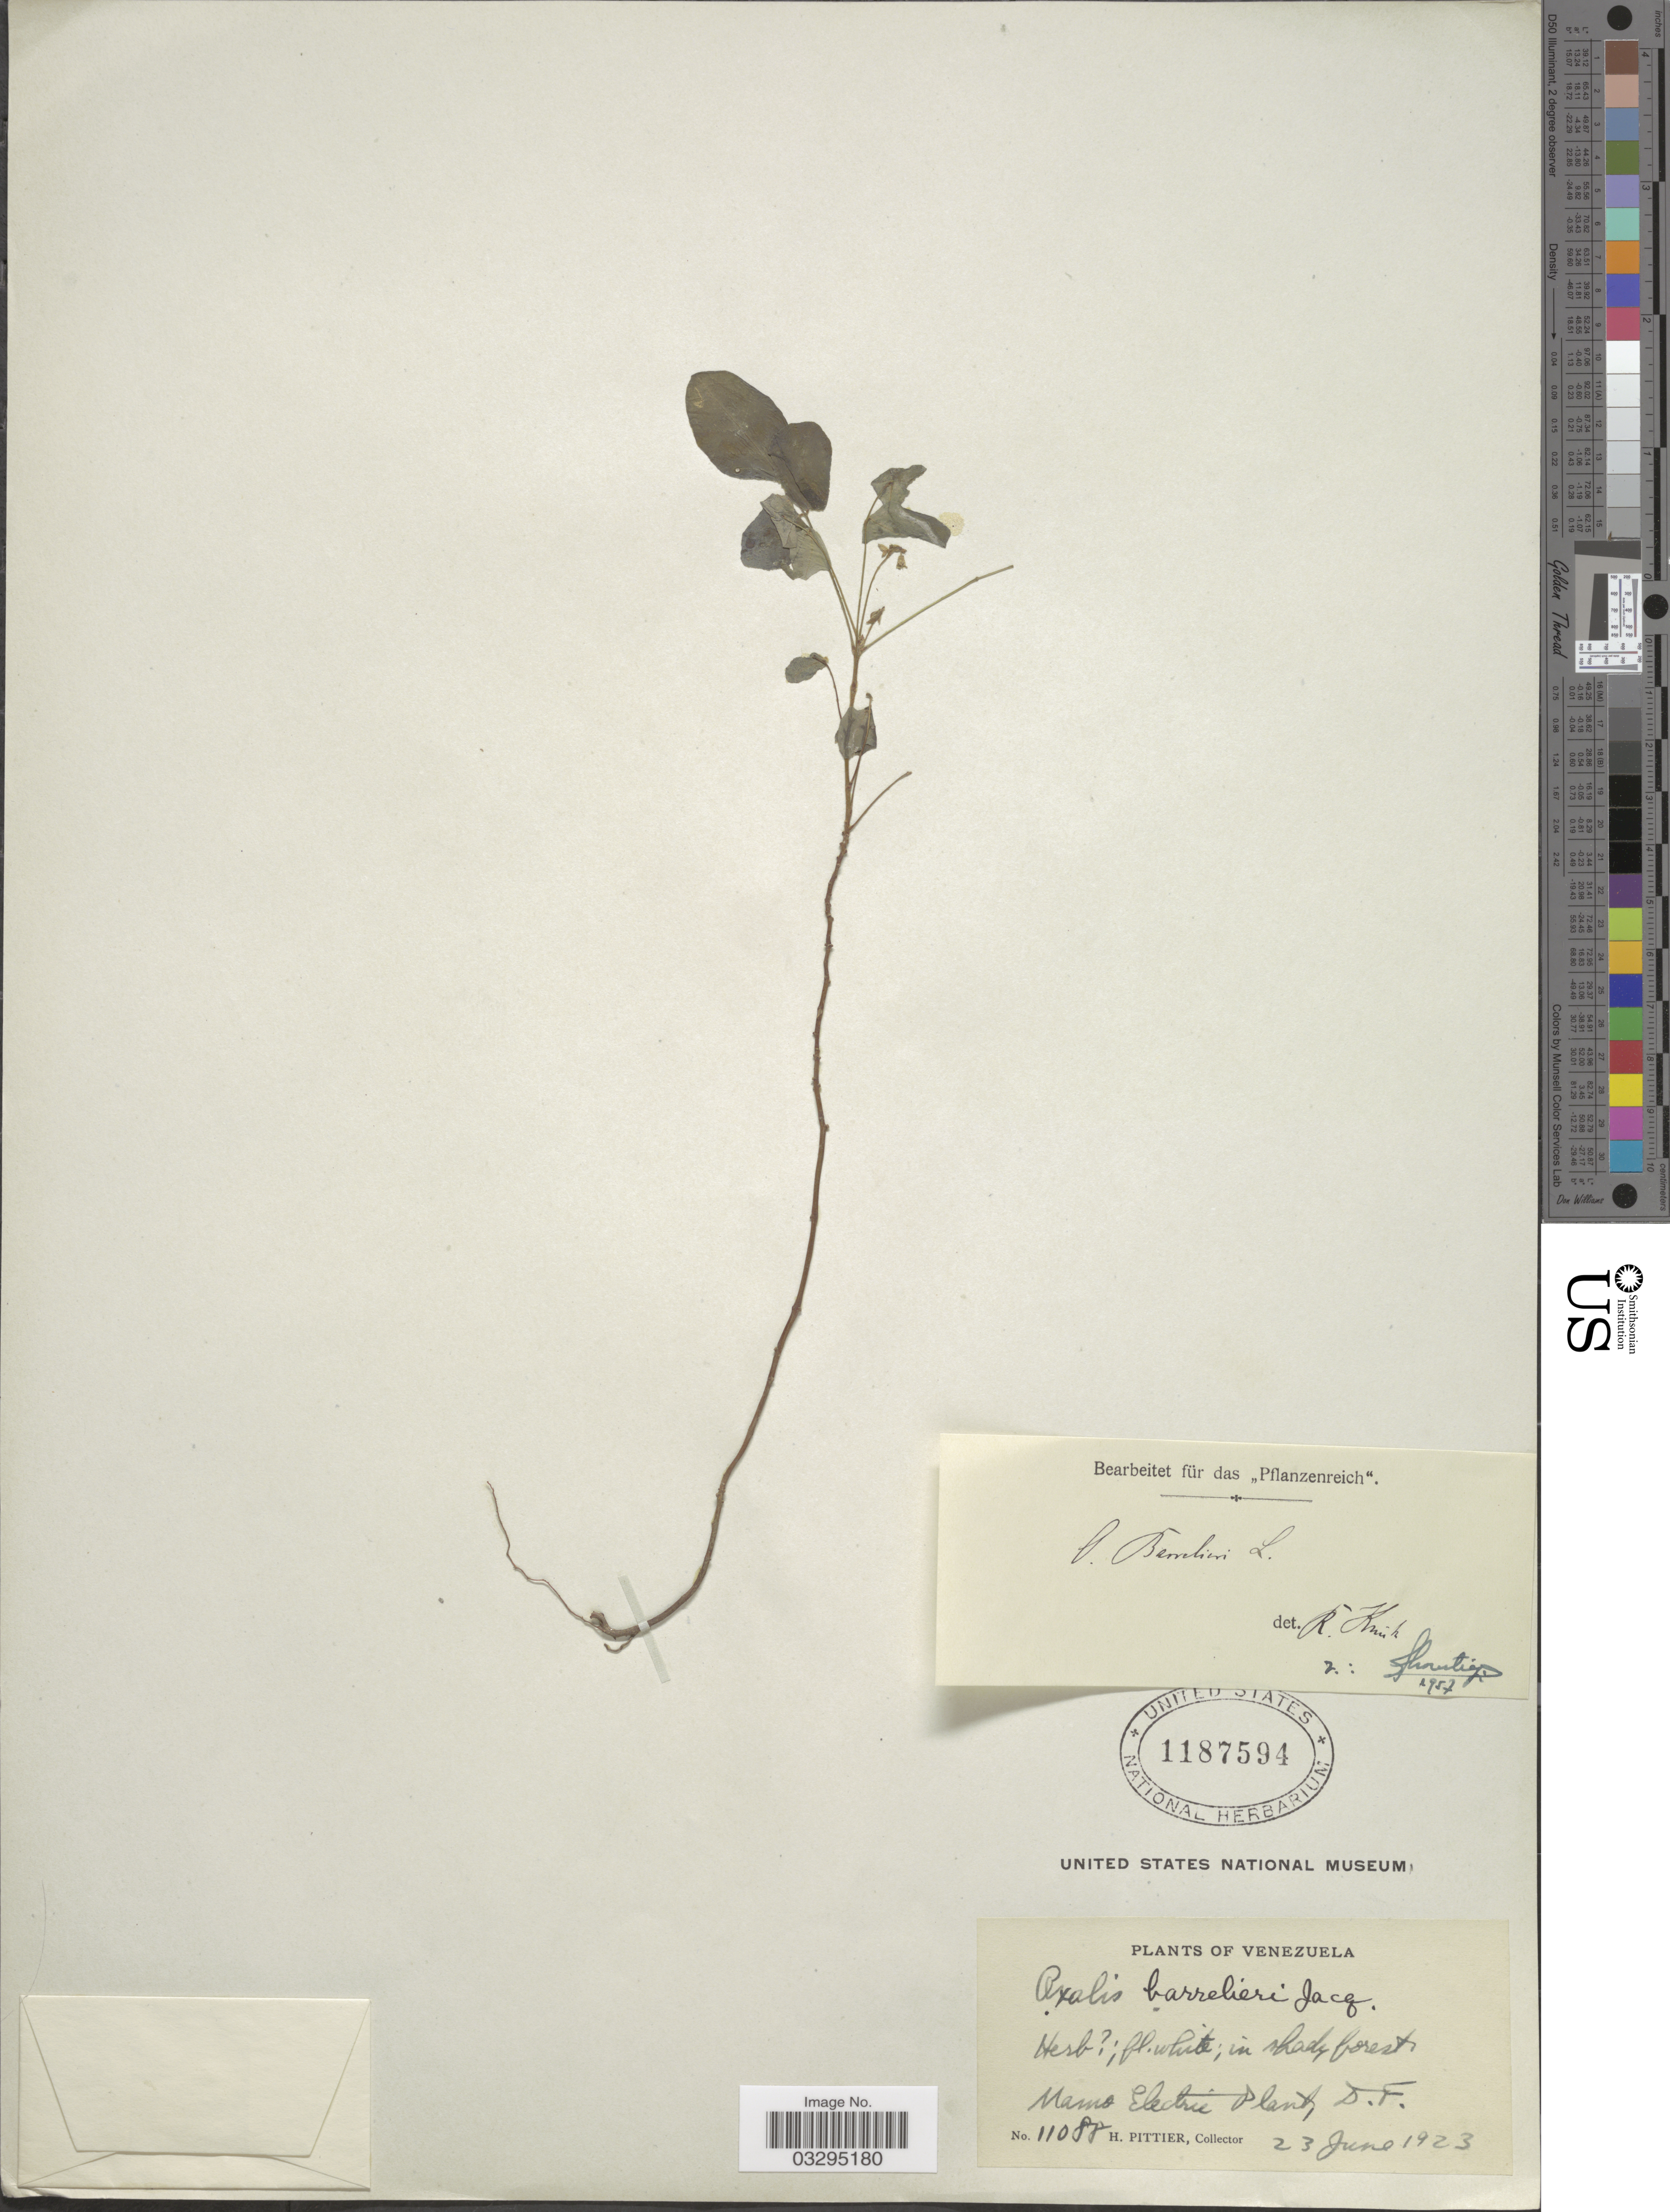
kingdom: Plantae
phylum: Tracheophyta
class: Magnoliopsida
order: Oxalidales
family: Oxalidaceae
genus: Oxalis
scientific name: Oxalis barrelieri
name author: L.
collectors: H. F. Pittier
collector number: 11088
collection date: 1923-06-23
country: Venezuela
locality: Mamo Electric Plant, D.F.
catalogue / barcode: US 1187594